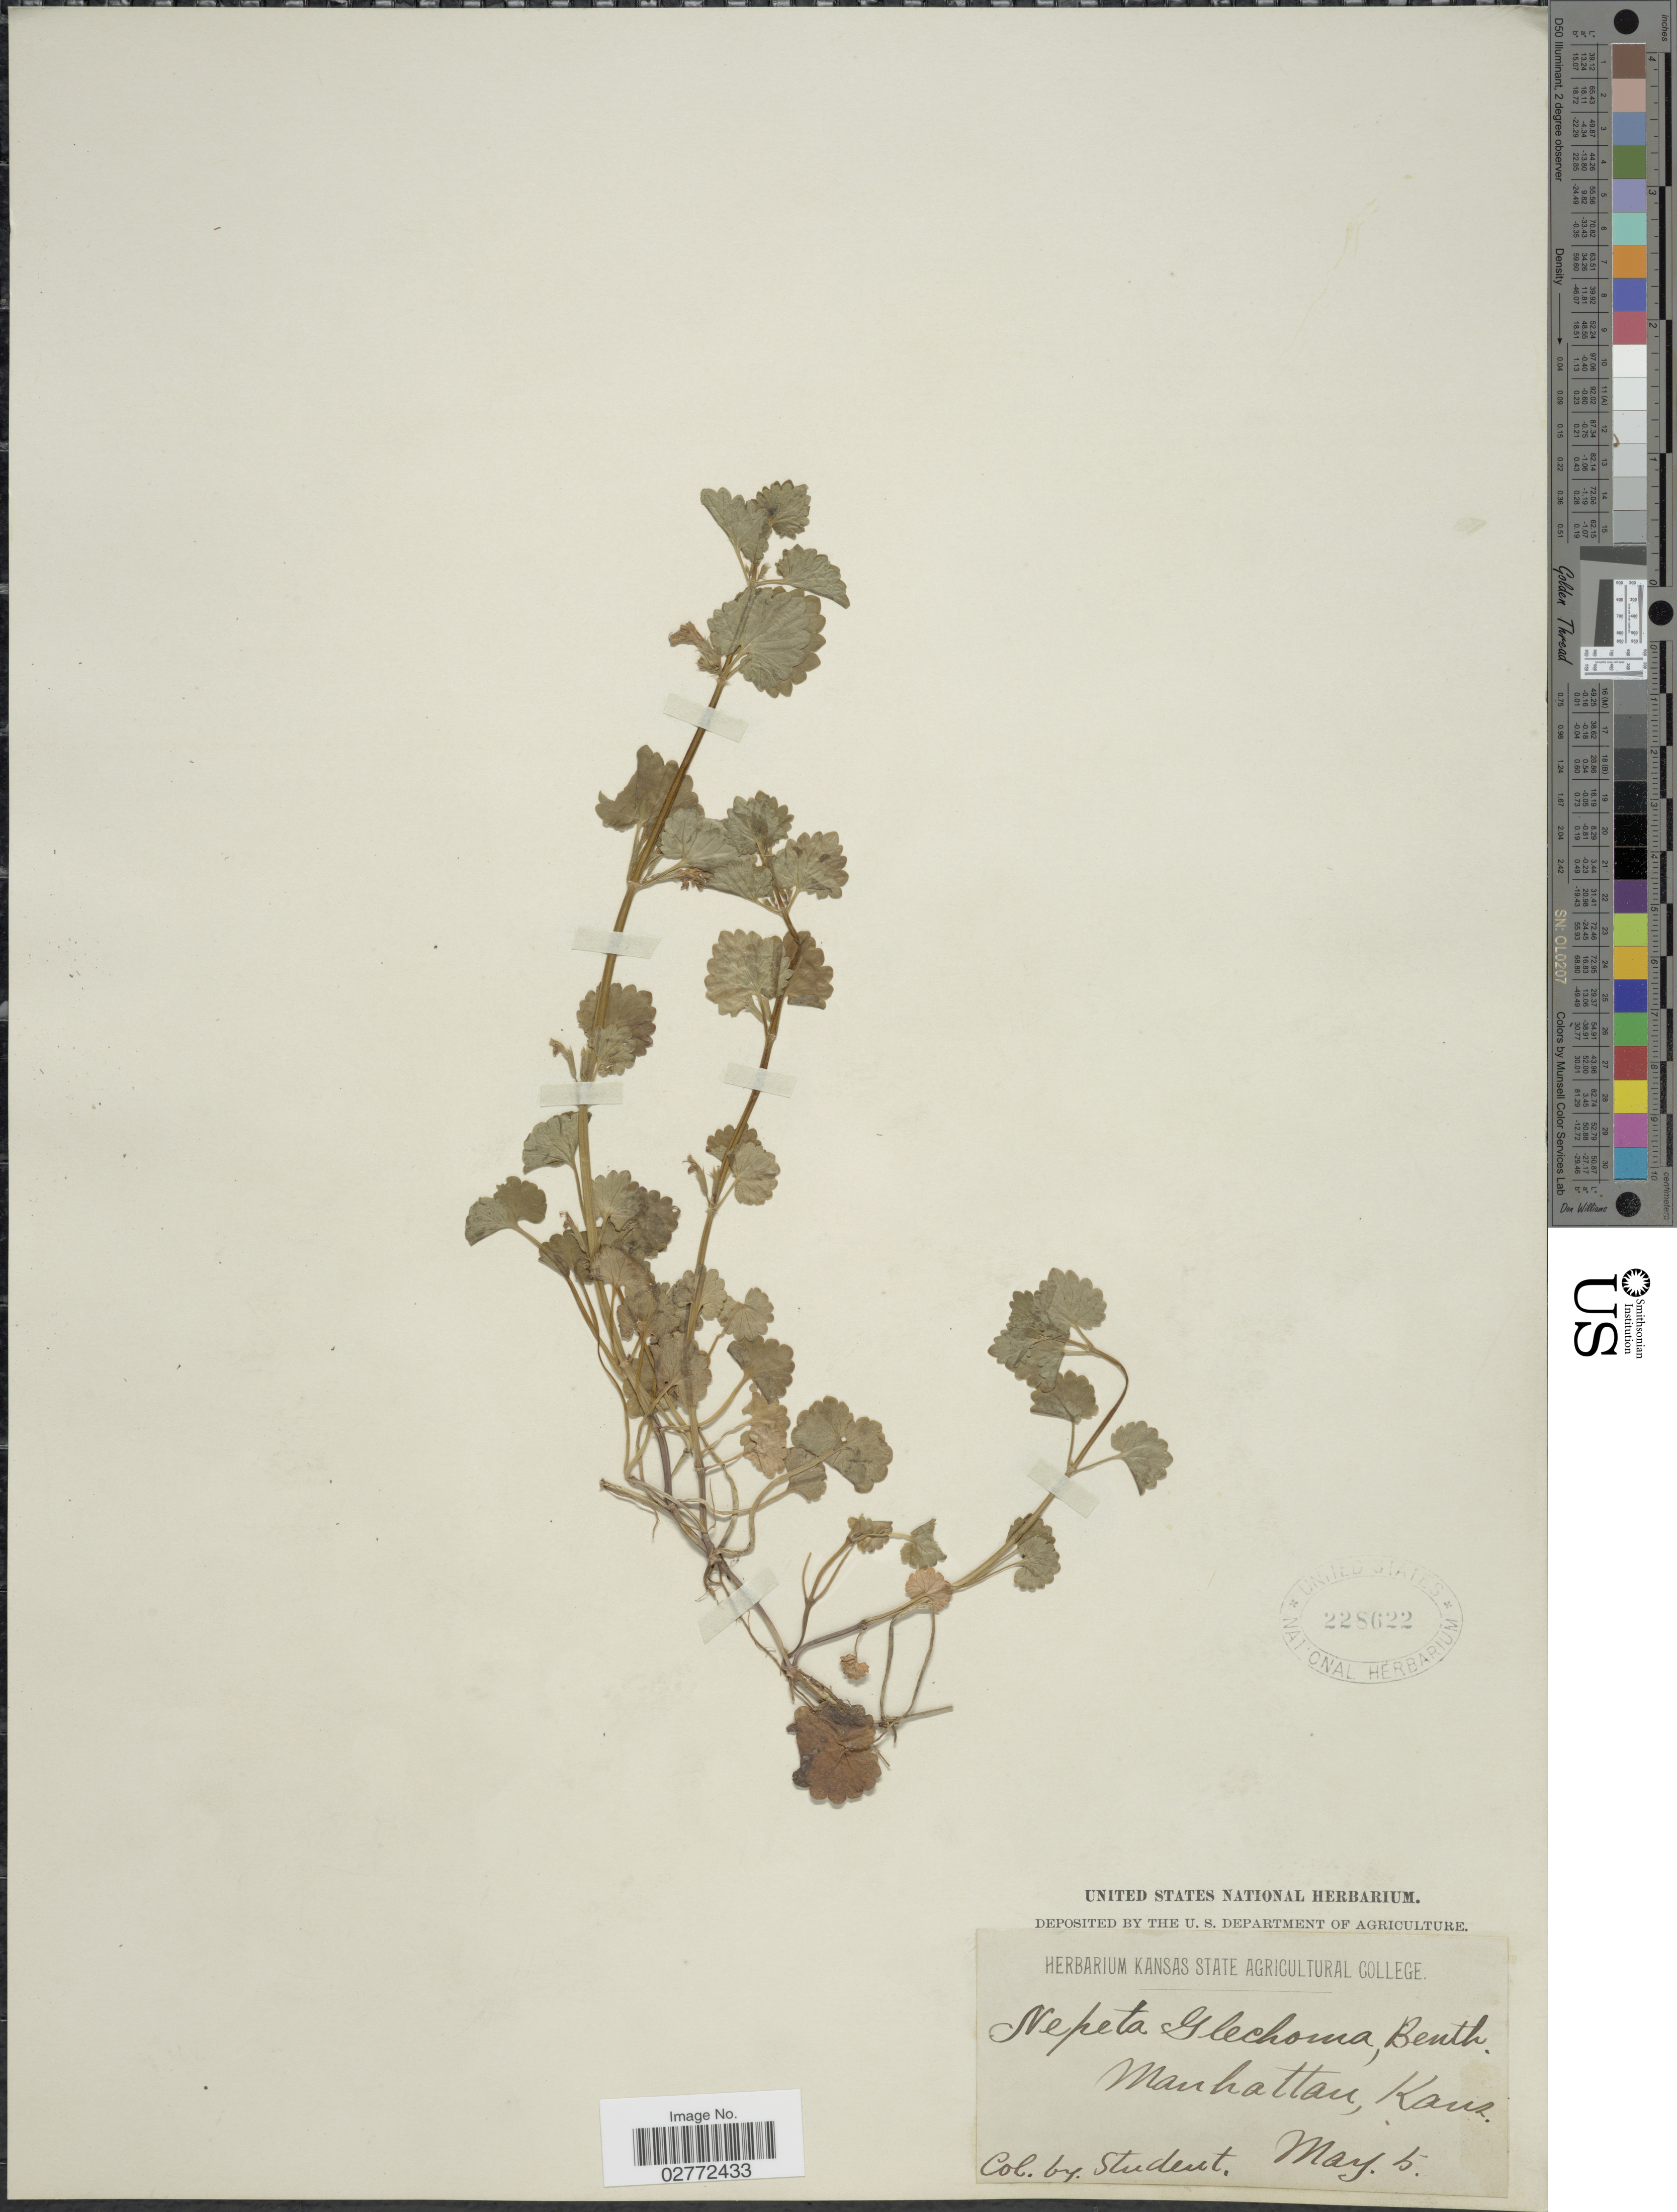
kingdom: Plantae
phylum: Tracheophyta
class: Magnoliopsida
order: Lamiales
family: Lamiaceae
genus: Glechoma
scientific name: Glechoma hederacea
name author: L.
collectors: Student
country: United States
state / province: Kansas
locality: Manhattan.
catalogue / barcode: US 228622